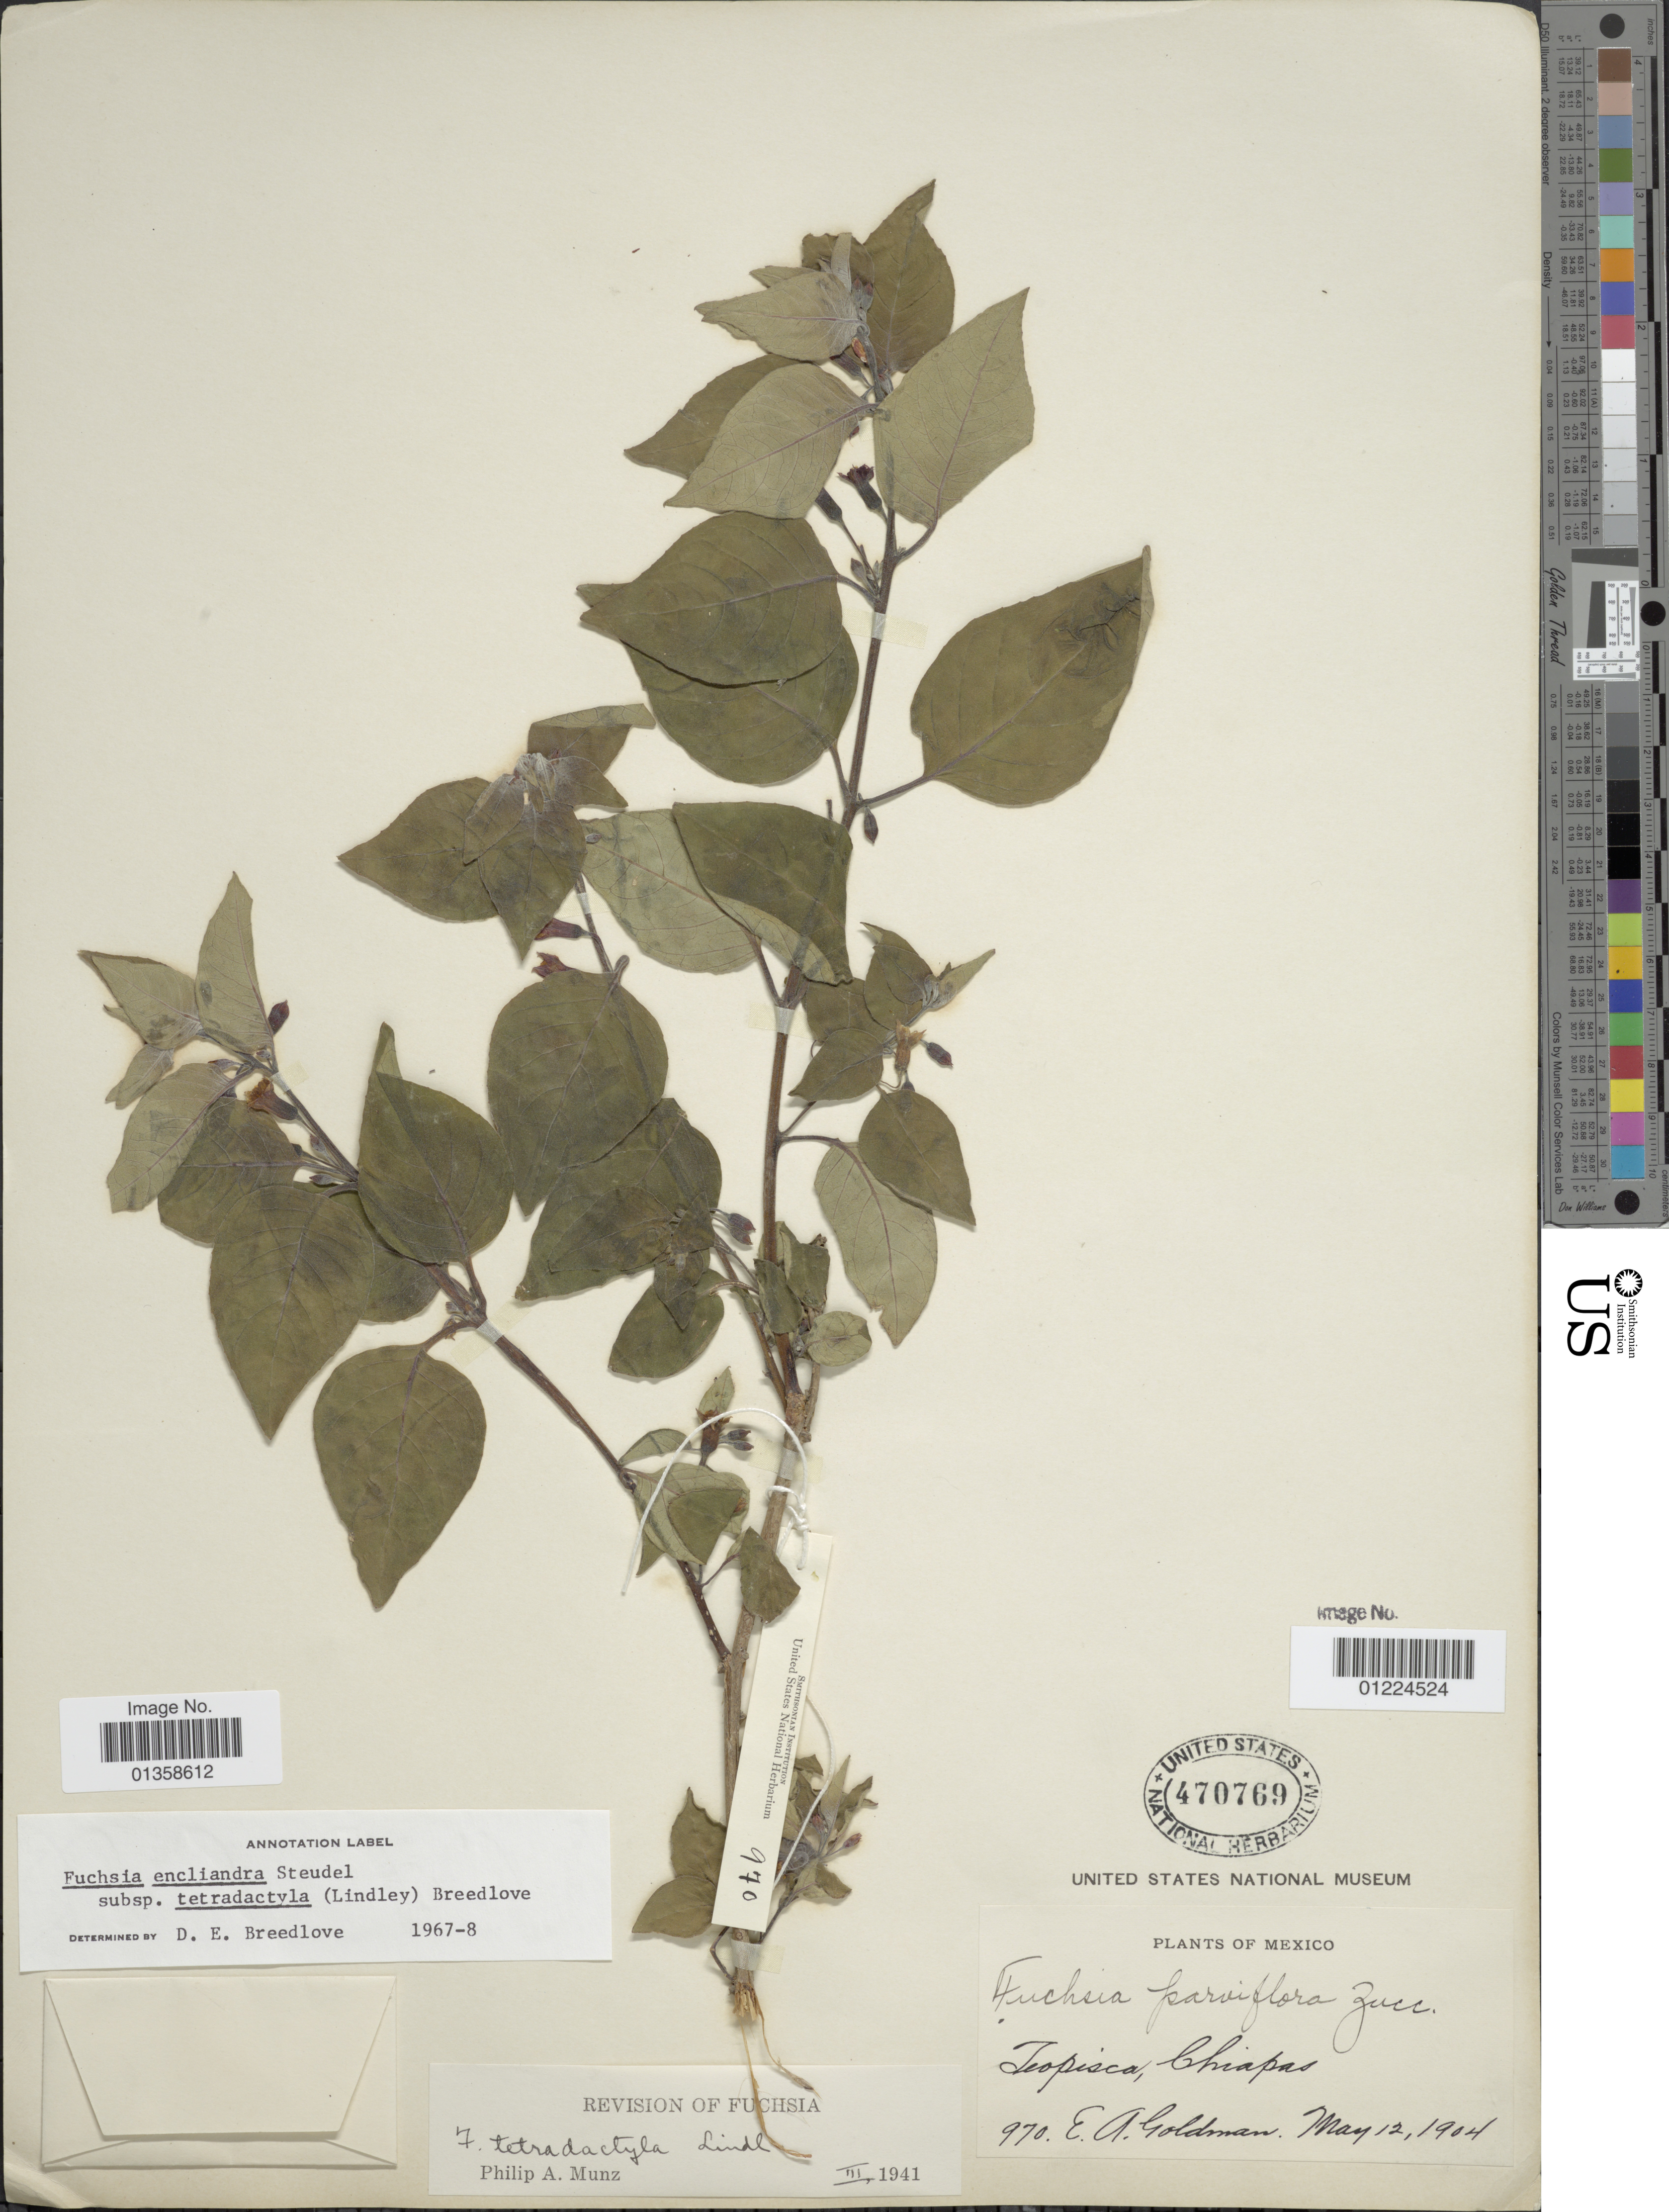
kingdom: Plantae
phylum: Tracheophyta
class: Magnoliopsida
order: Myrtales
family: Onagraceae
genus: Fuchsia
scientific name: Fuchsia encliandra subsp. tetradactyla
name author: (Lindl.) Breedlove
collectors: E. A. Goldman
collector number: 970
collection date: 1904-05-12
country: Mexico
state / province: Chiapas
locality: Jeopisca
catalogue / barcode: US 470769